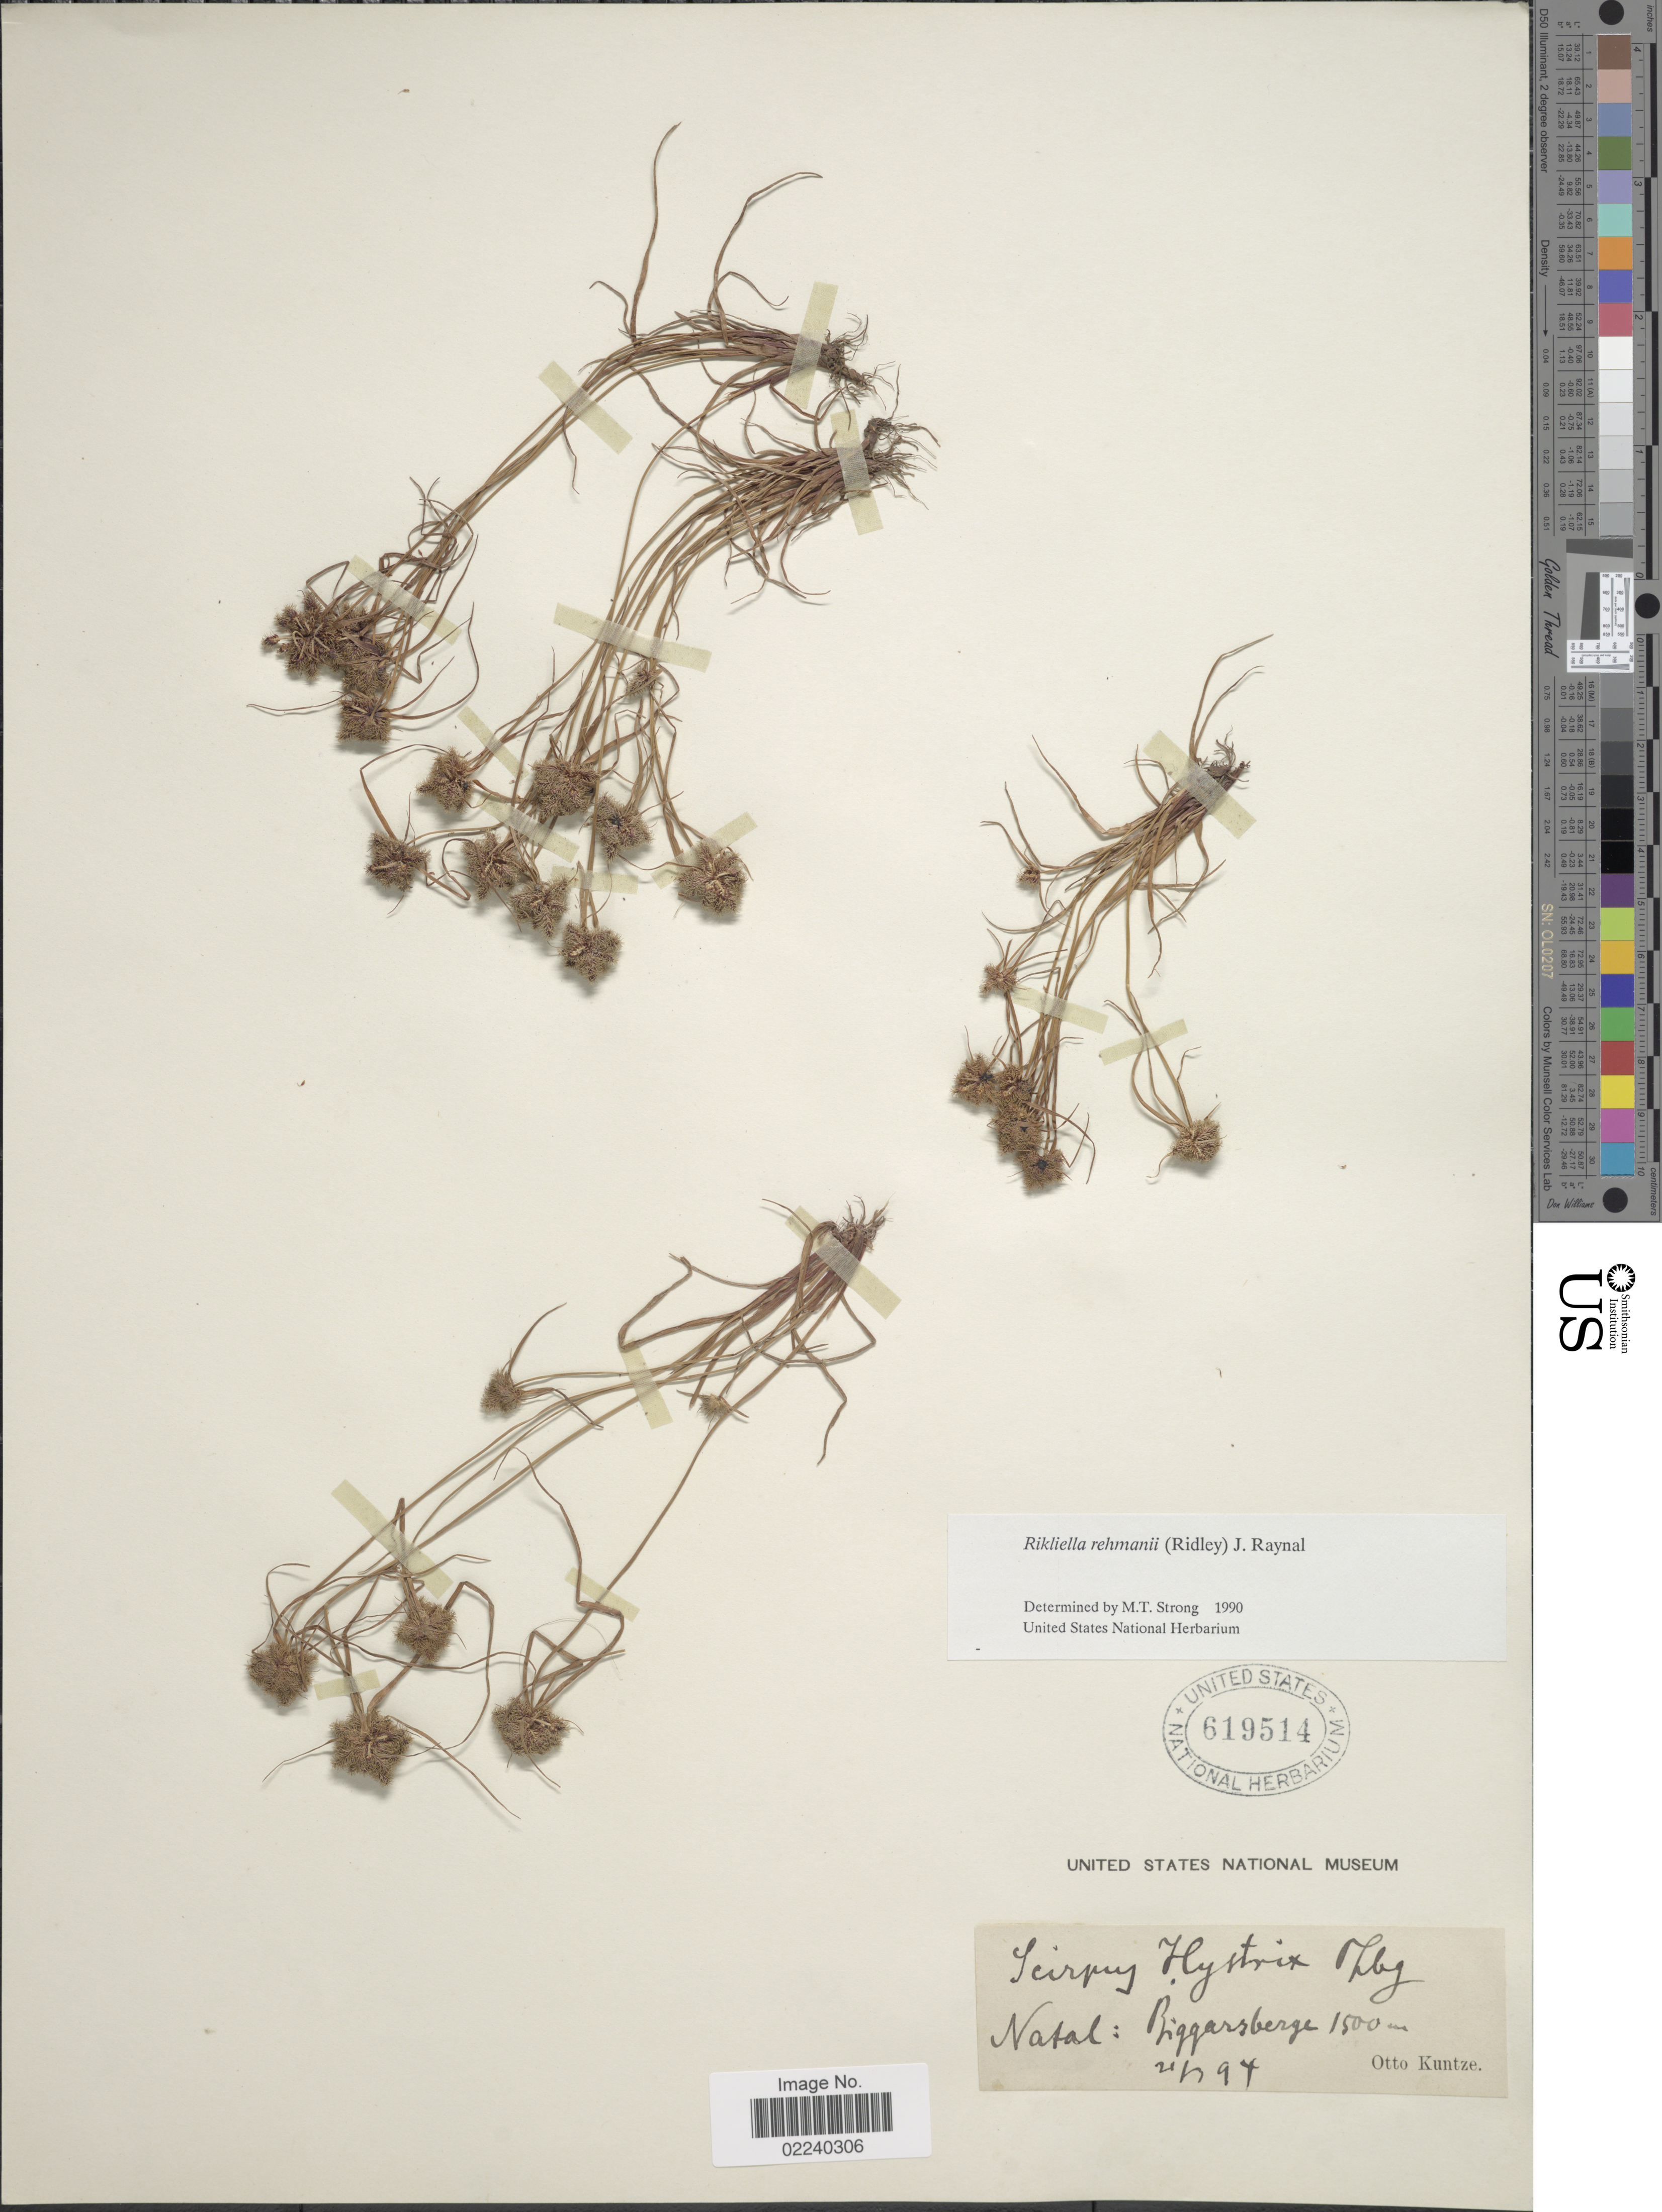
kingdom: Plantae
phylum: Tracheophyta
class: Liliopsida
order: Poales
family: Cyperaceae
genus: Cyperus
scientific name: Cyperus hystricoides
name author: (B. Nord.) Bauters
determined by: Strong, M. T., (US), Smithsonian Institution - National Museum of Natural History (UNITED STATES)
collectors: C.E.O. Kuntze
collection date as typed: Transcribed d/m/y: 21/3/94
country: South Africa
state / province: KwaZulu-Natal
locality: Natal, Biggarsberge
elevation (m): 1500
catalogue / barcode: US 619514